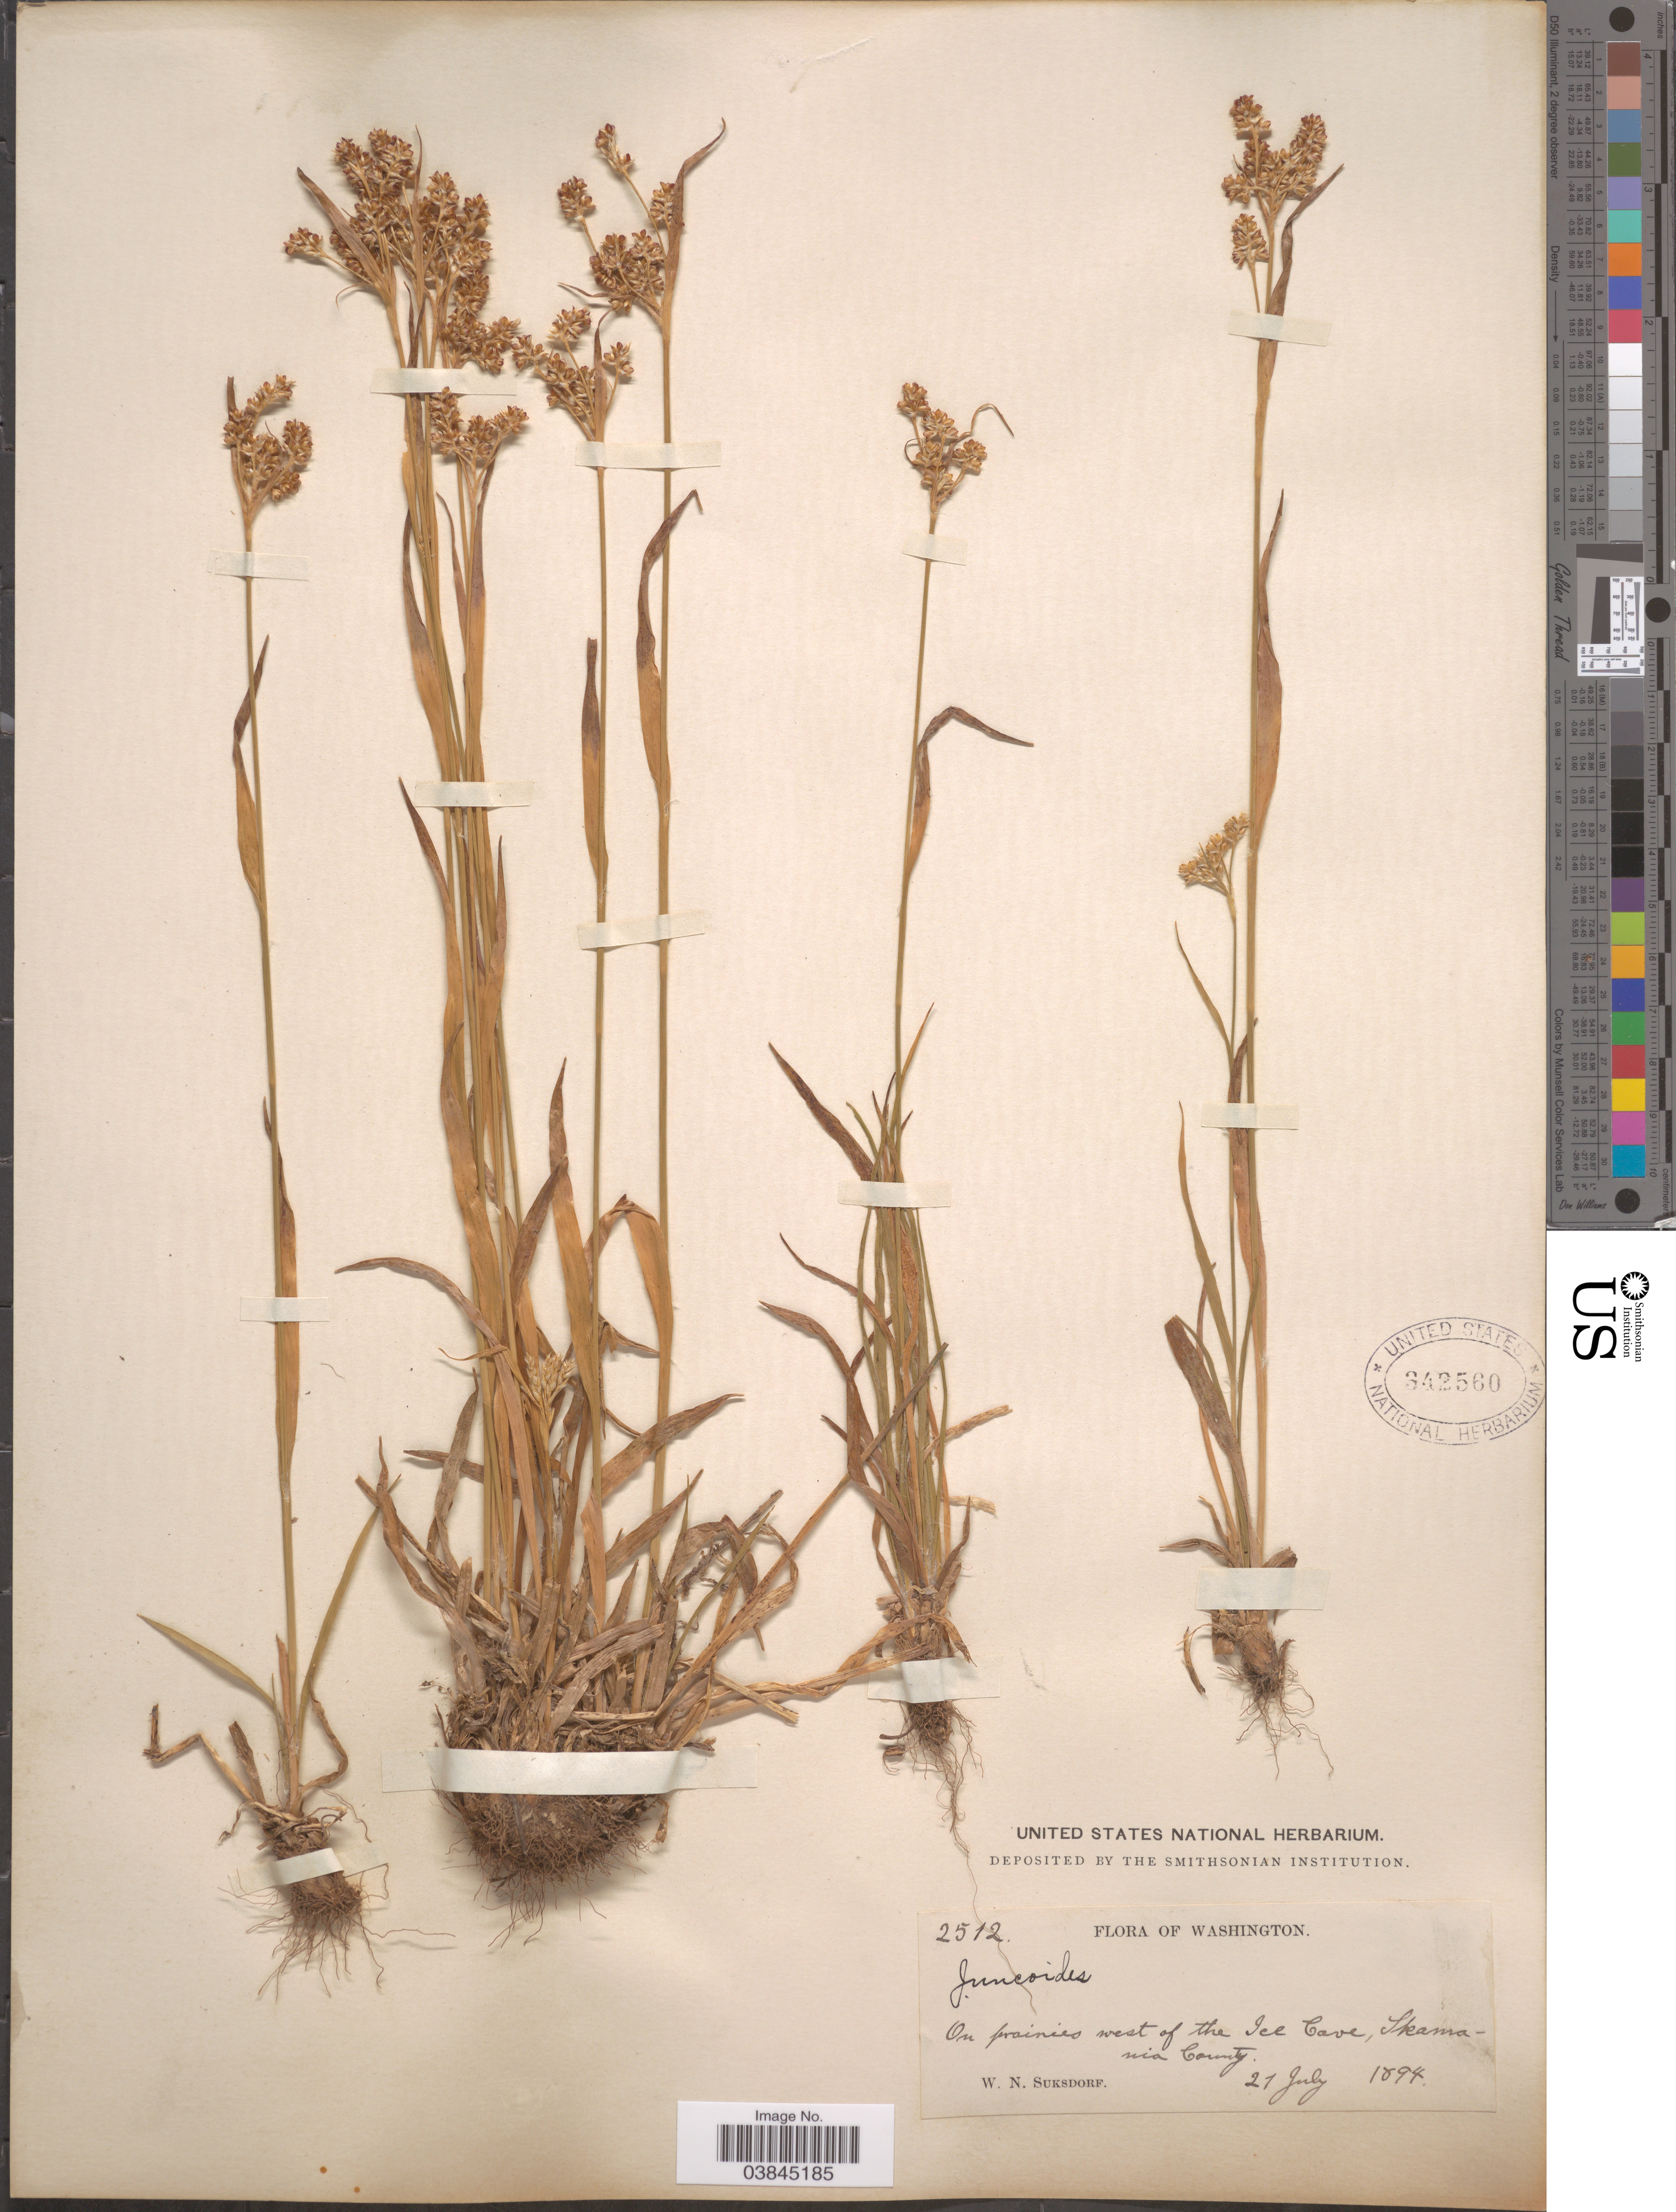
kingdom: Plantae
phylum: Tracheophyta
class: Liliopsida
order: Poales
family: Juncaceae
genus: Luzula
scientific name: Luzula campestris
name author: (L.) DC.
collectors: W. N. Suksdorf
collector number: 2512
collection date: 1894-07-21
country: United States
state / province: Washington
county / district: Skamania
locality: West of the Ice Cave, Skamania County.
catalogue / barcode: US 342560